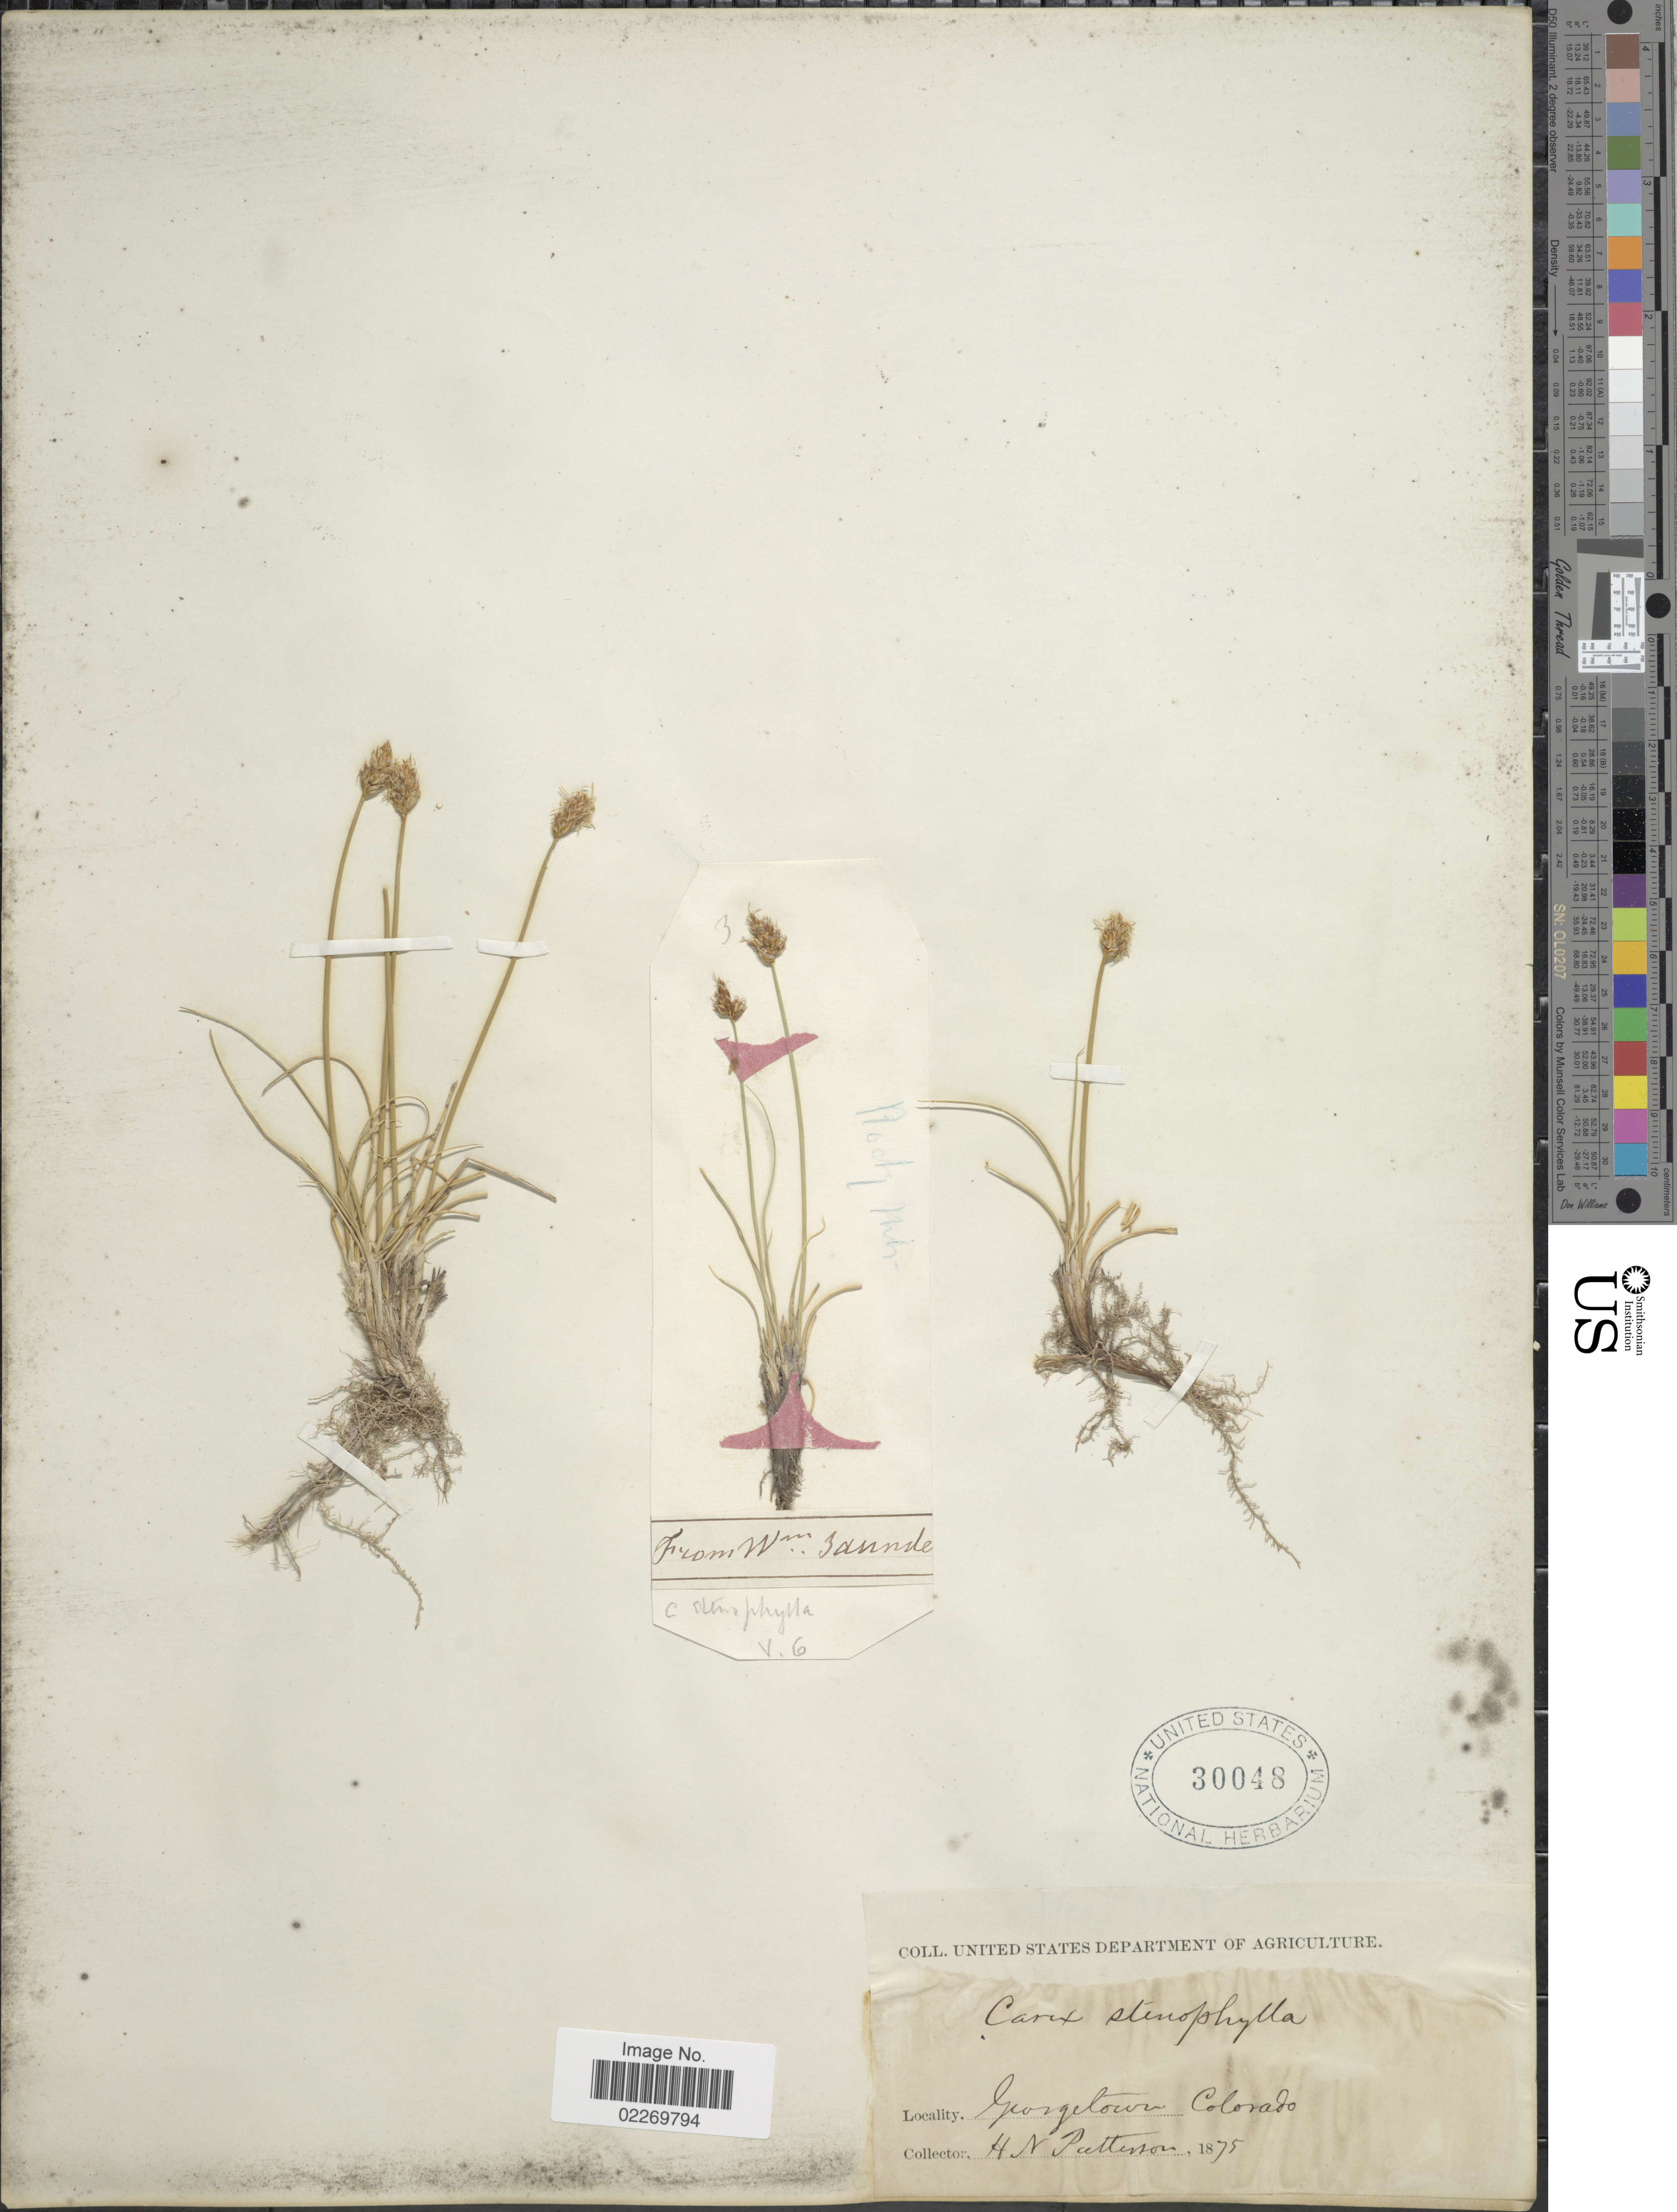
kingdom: Plantae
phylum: Tracheophyta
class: Liliopsida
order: Poales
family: Cyperaceae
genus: Carex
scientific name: Carex eleocharis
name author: L.H. Bailey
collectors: H. N. Patterson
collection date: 1875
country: United States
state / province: Colorado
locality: Georgetown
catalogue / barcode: US 30048